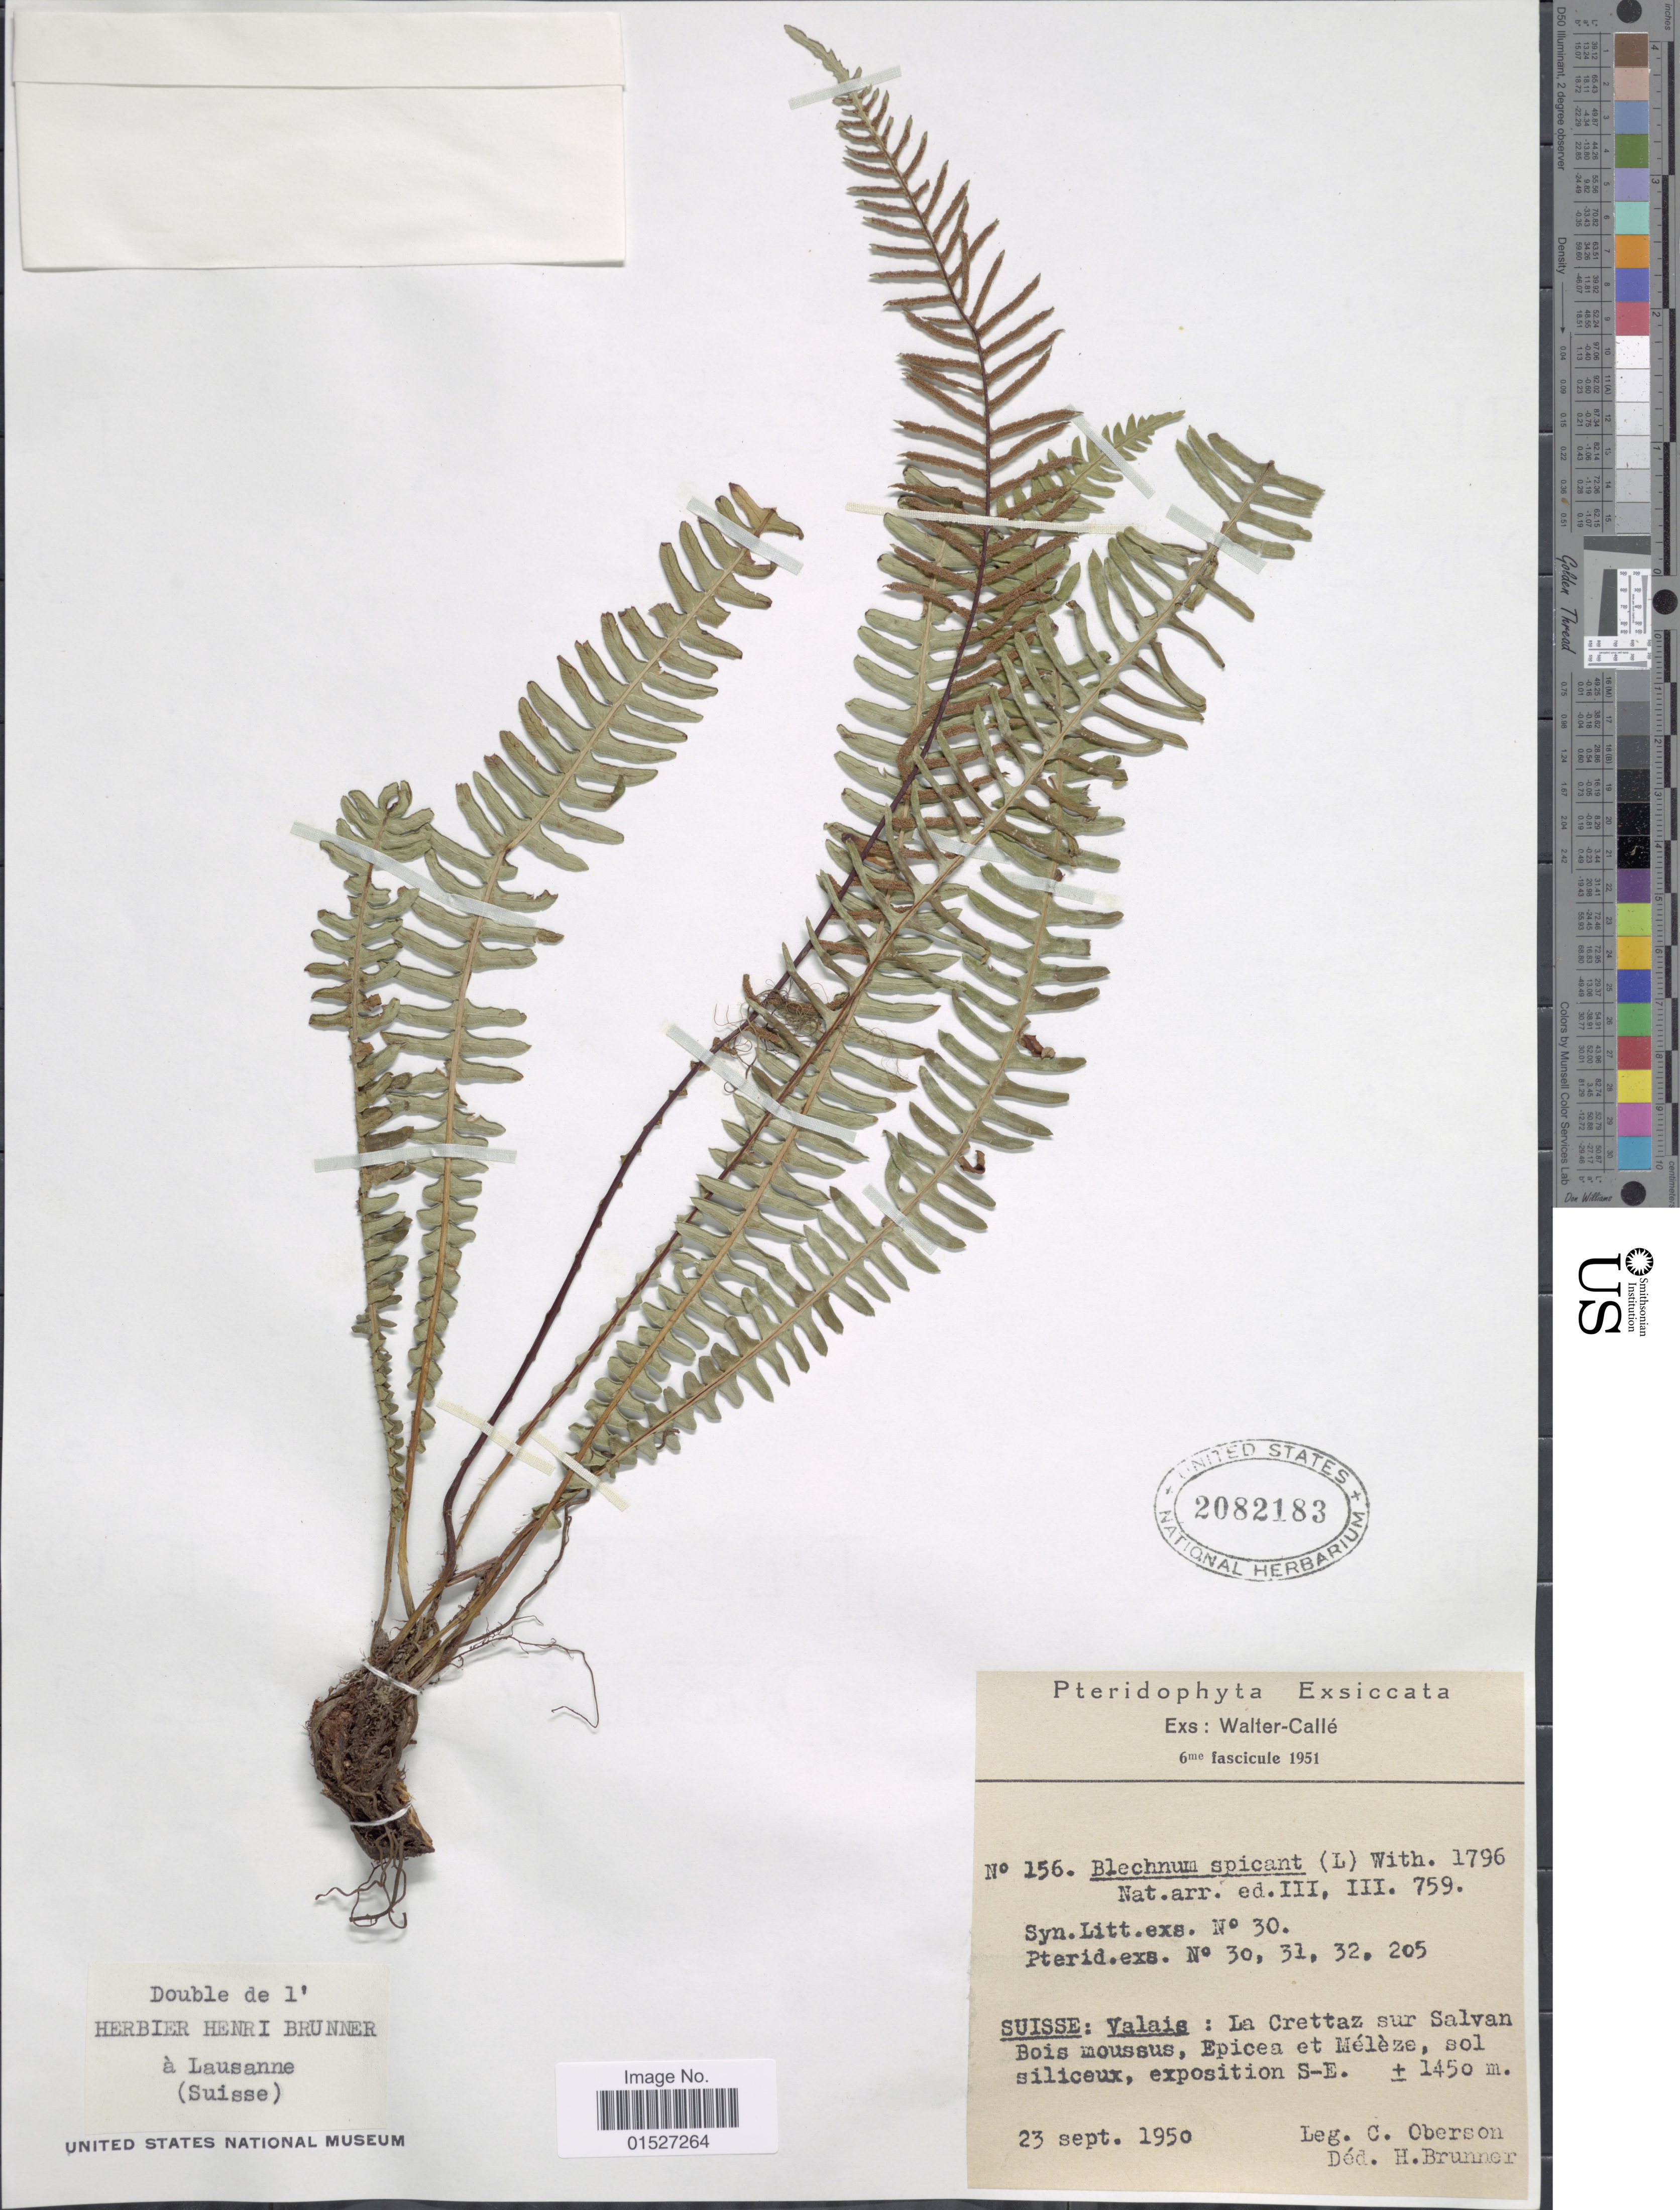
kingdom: Plantae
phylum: Tracheophyta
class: Polypodiopsida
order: Polypodiales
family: Blechnaceae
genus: Blechnum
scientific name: Blechnum spicant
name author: (L.) Sm.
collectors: C. Oberson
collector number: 156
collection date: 1950-09-23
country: Switzerland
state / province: Valais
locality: Suisse: Valais: La Crettaz sur Salvan Bois moussus, Epicea et Meleze, sol siliceuz, exposition S-E.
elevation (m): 1450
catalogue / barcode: US 2082183